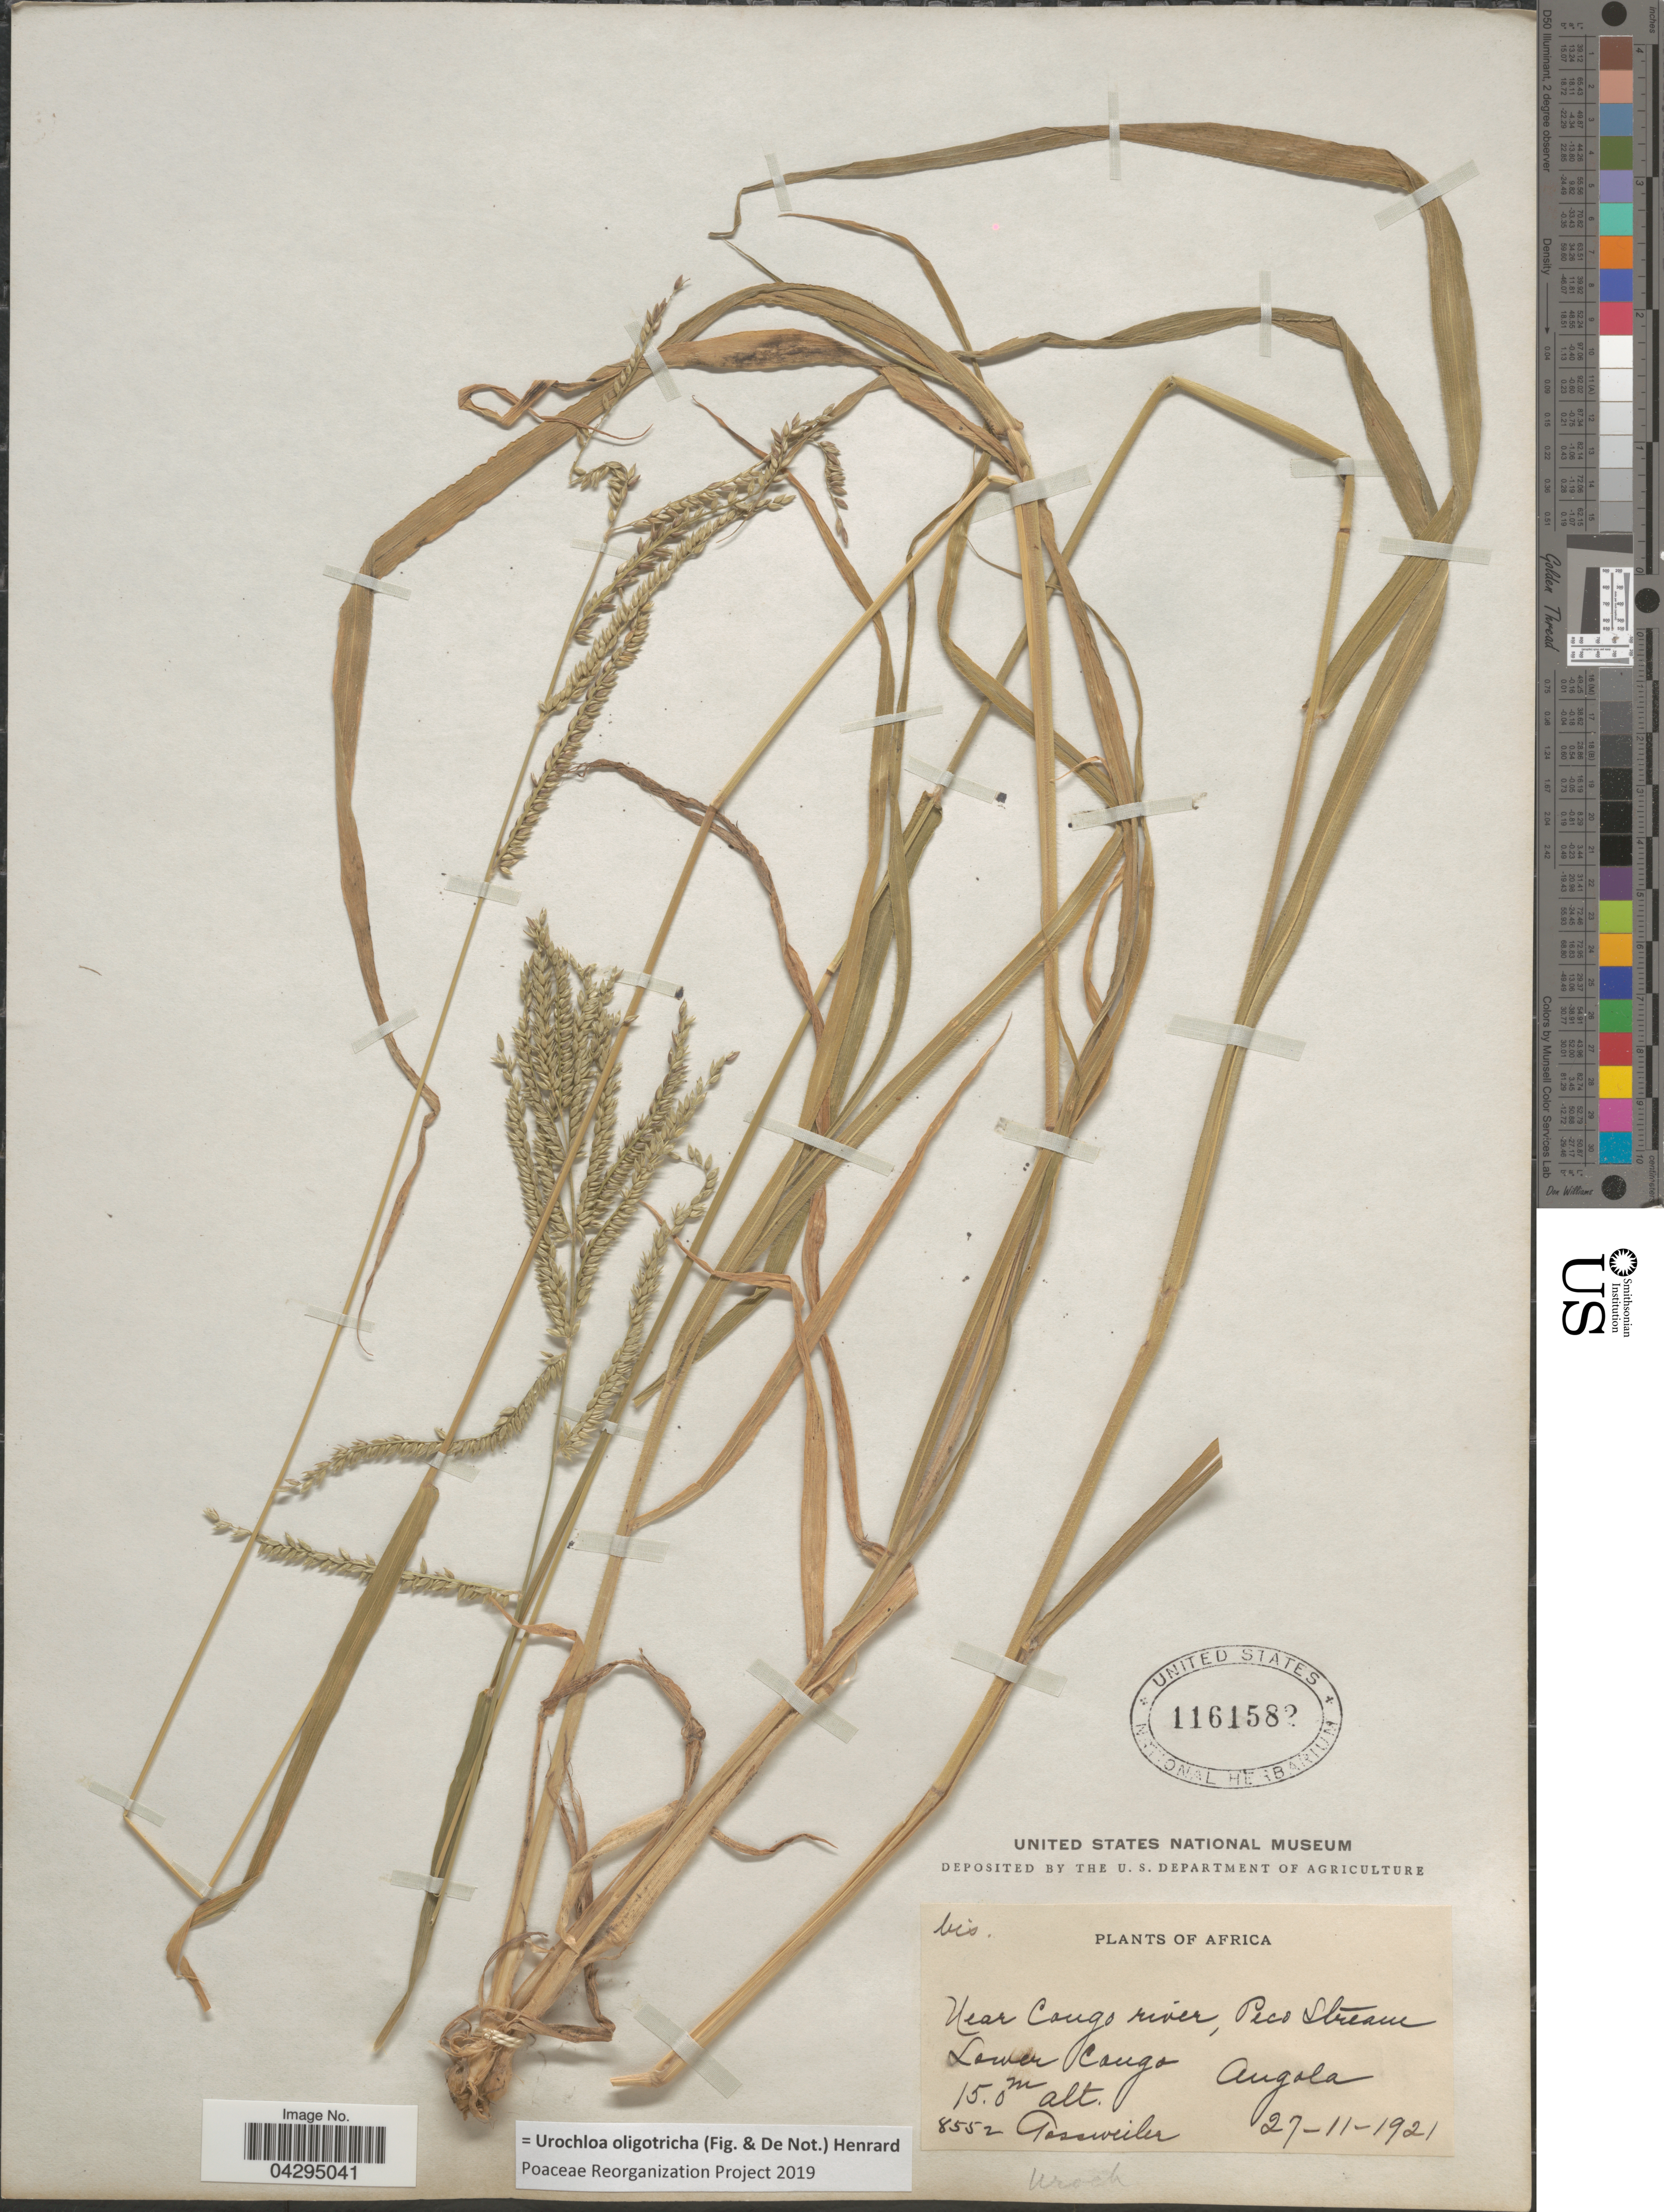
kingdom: Plantae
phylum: Tracheophyta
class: Liliopsida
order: Poales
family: Poaceae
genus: Urochloa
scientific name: Urochloa oligotricha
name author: (Fig. & De Not.) Henr.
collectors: -. Gossweiler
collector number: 8552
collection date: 1921-11-27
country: Angola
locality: Near Congo river, Peco Stream Lower Congo.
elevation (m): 15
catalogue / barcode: US 1161582